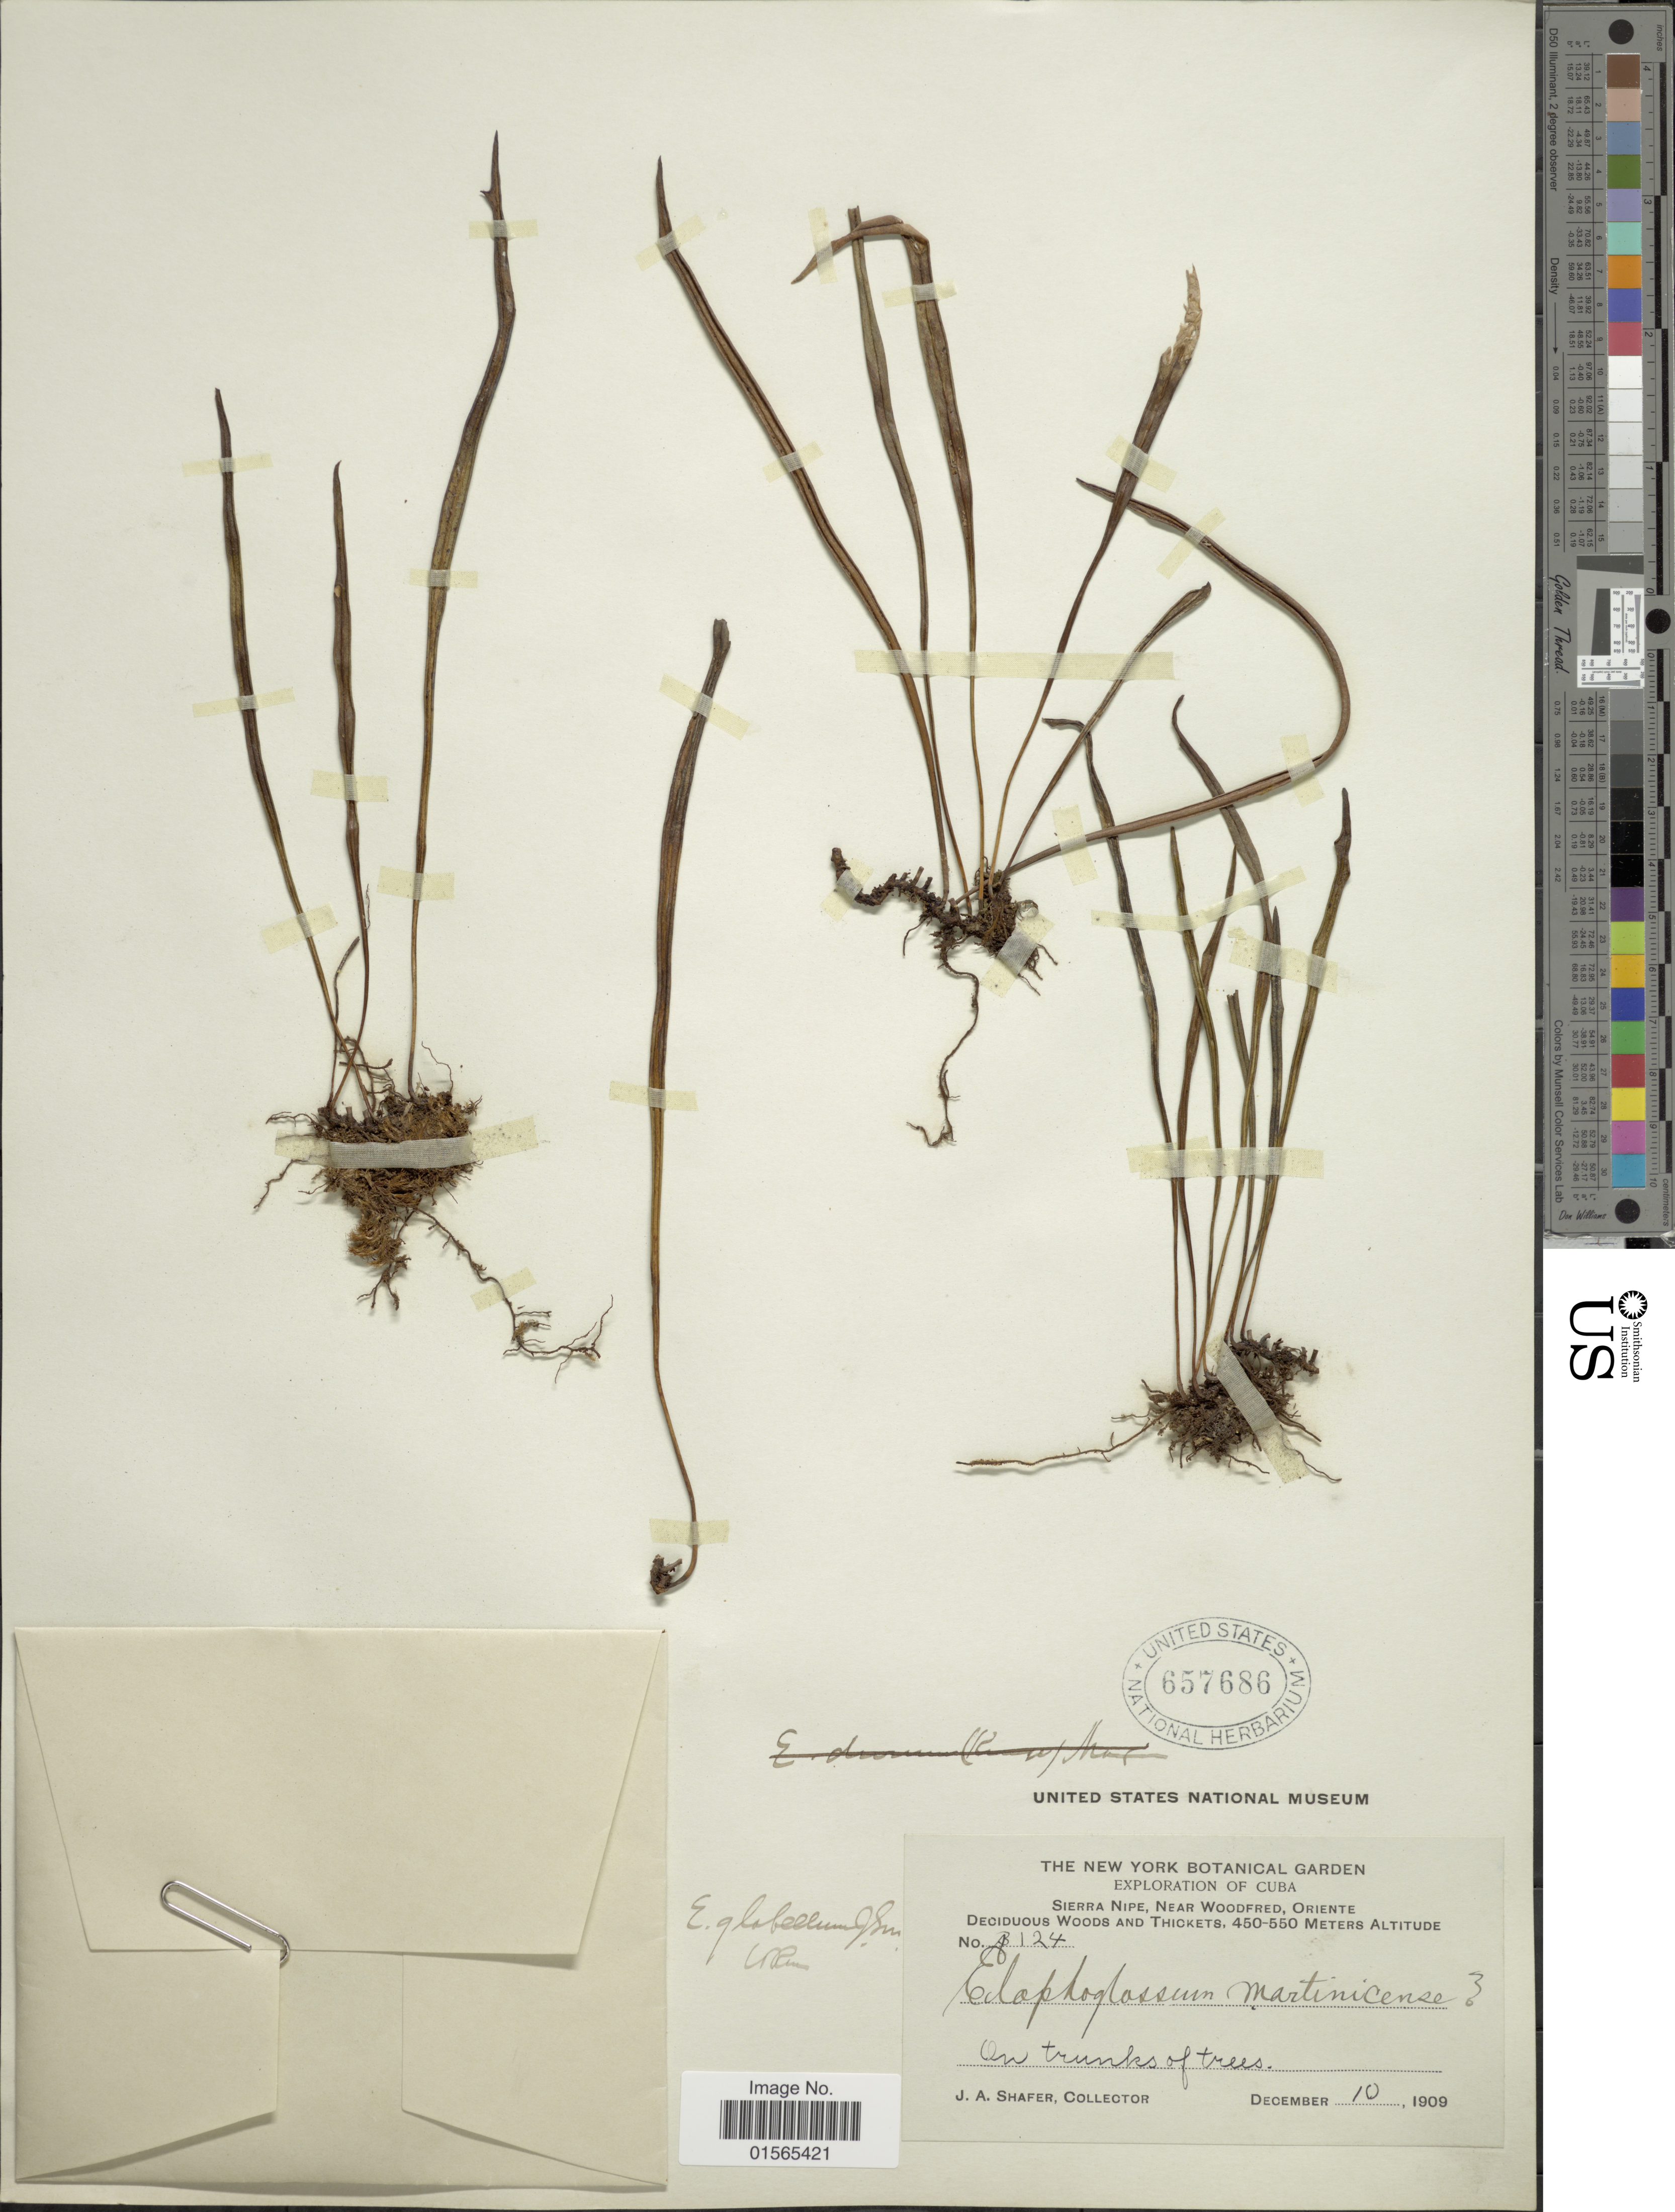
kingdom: Plantae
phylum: Tracheophyta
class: Polypodiopsida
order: Polypodiales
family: Dryopteridaceae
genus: Elaphoglossum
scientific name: Elaphoglossum glabellum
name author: J. Sm.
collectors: J. A. Shafer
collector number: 3124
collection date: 1909-12-10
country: Cuba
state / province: Oriente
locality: Sierra Nipe, near Woodfred, Deciduous Woods and Thickets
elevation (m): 450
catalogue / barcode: US 657686